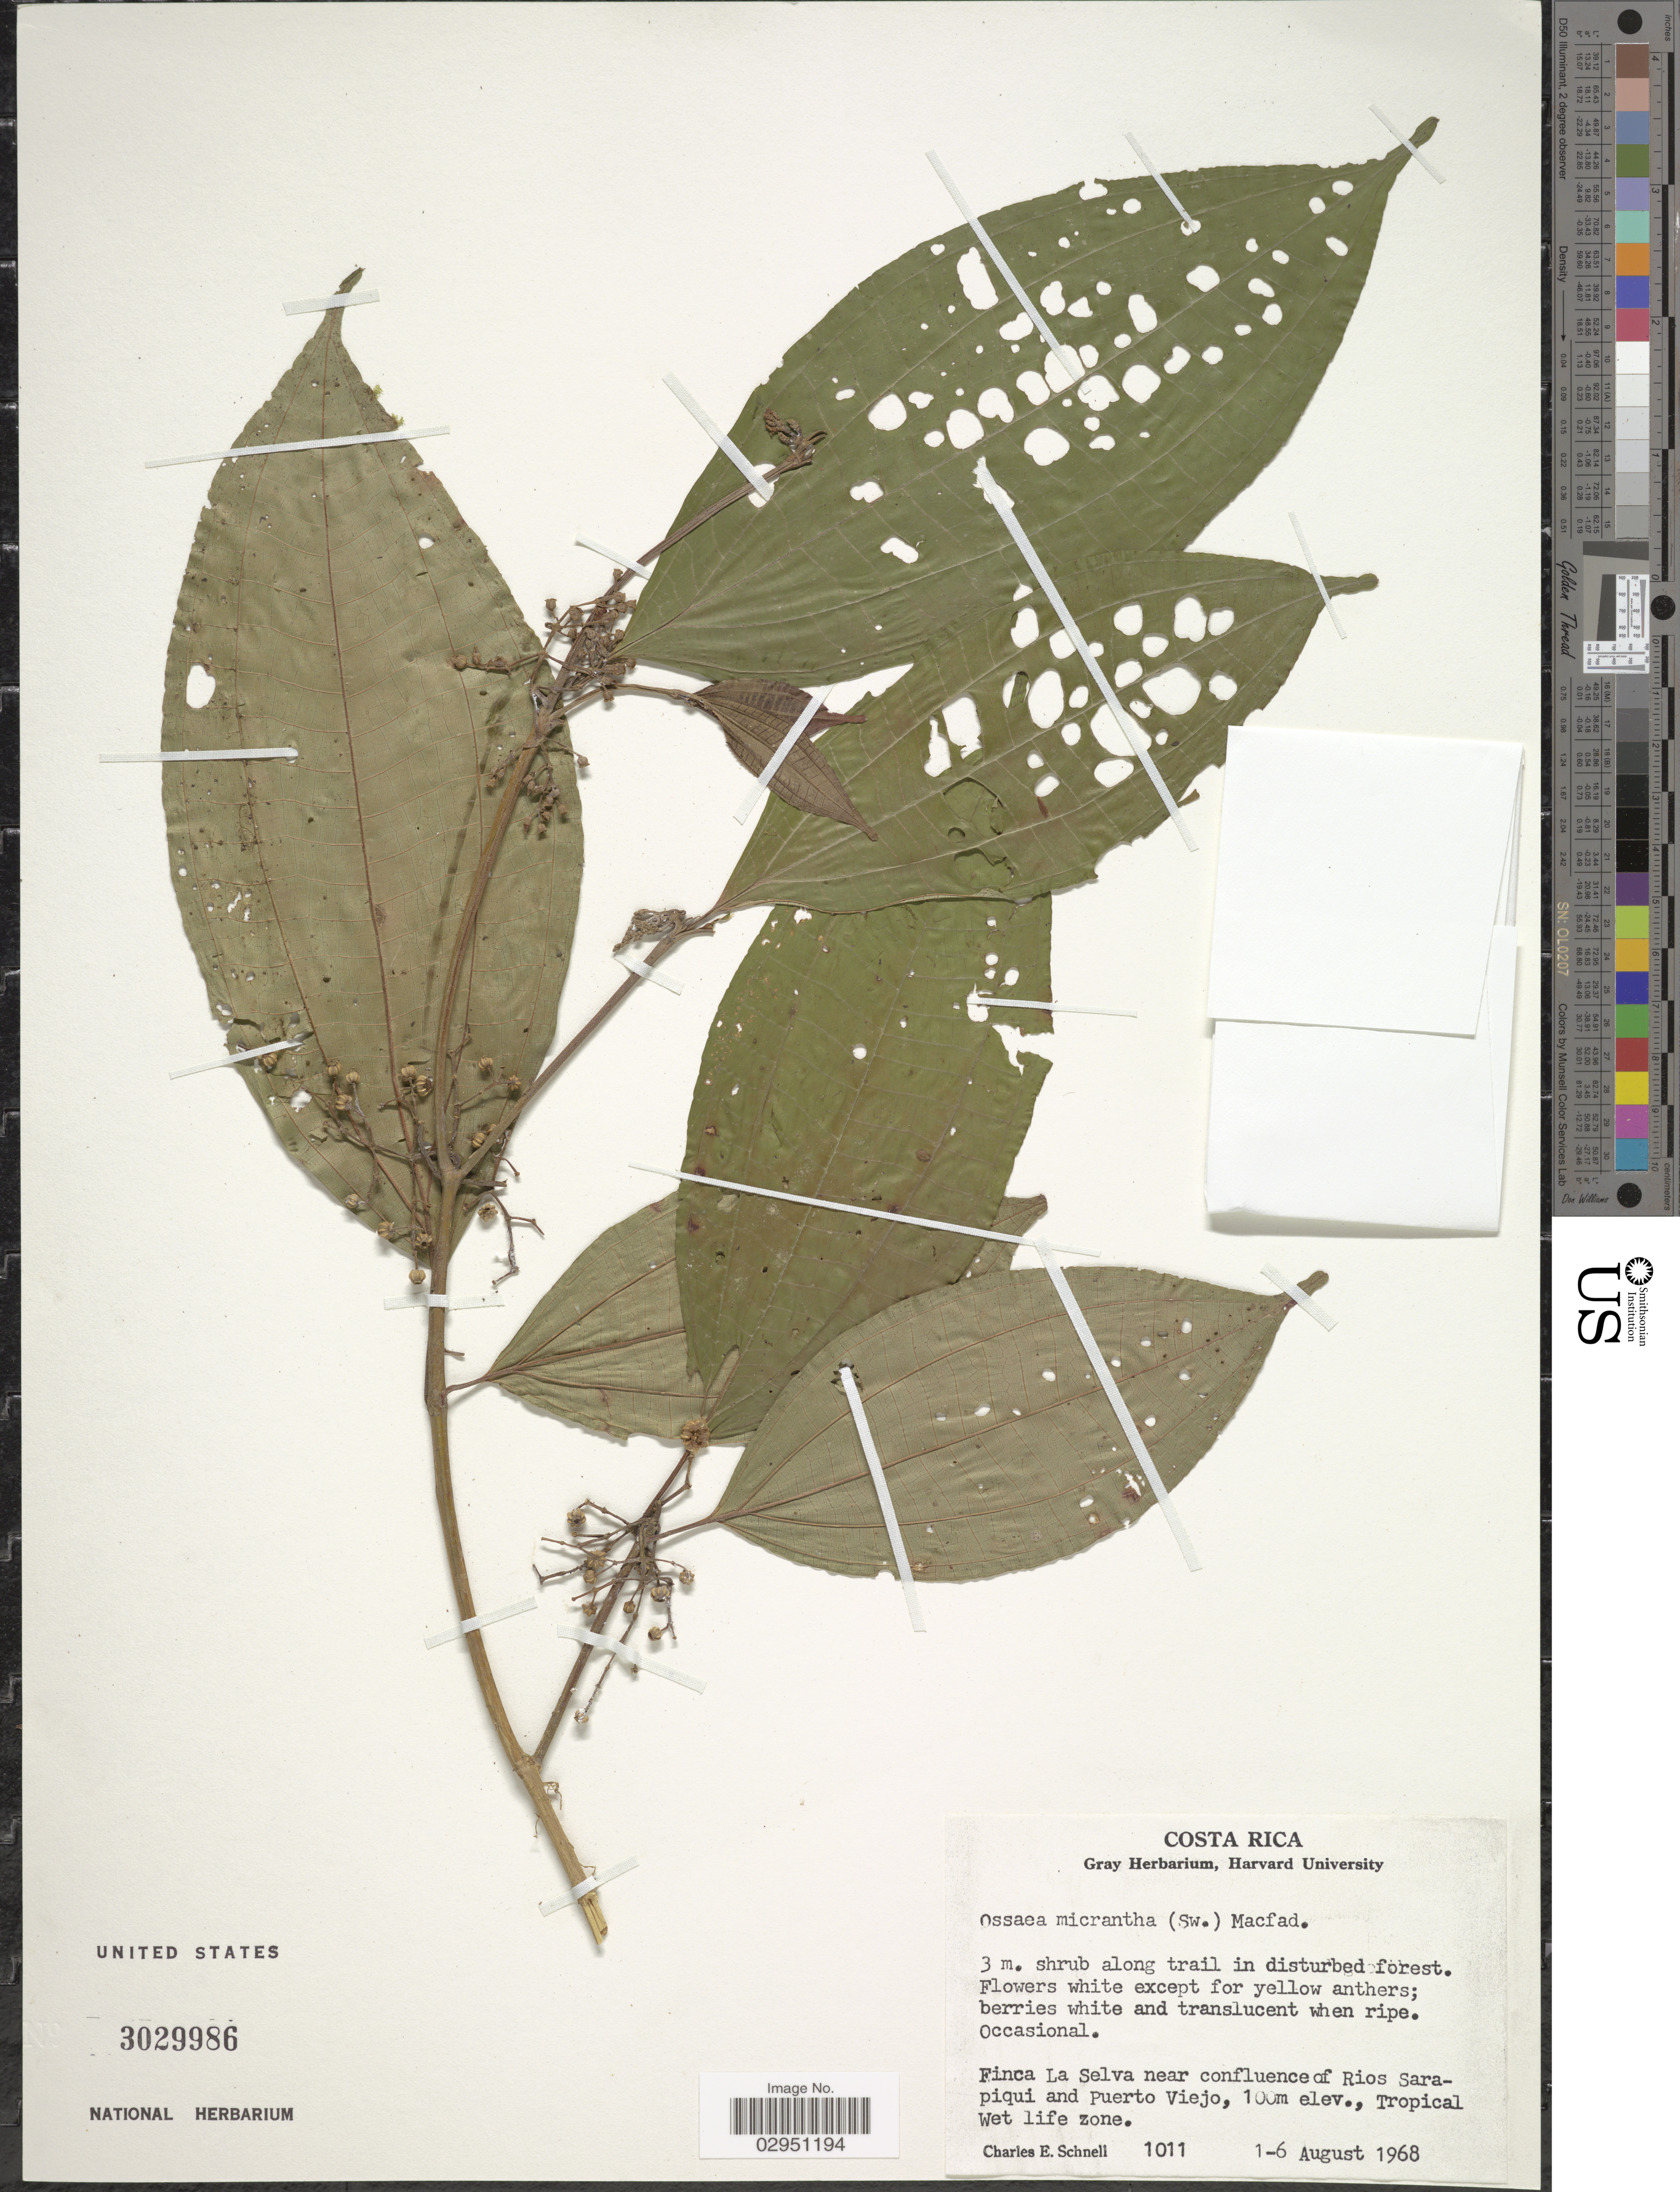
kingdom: Plantae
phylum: Tracheophyta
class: Magnoliopsida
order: Myrtales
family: Melastomataceae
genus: Ossaea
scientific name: Ossaea micrantha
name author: (Sw.) Macfad. ex Cogn.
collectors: C. Schnell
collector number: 1011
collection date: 1968-08-01/1968-08-06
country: Costa Rica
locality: Finca La Selva near confluence of Rios Sarapiqui and Puerto Viejo, Tropical Wet life zone.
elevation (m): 100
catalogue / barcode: US 3029986